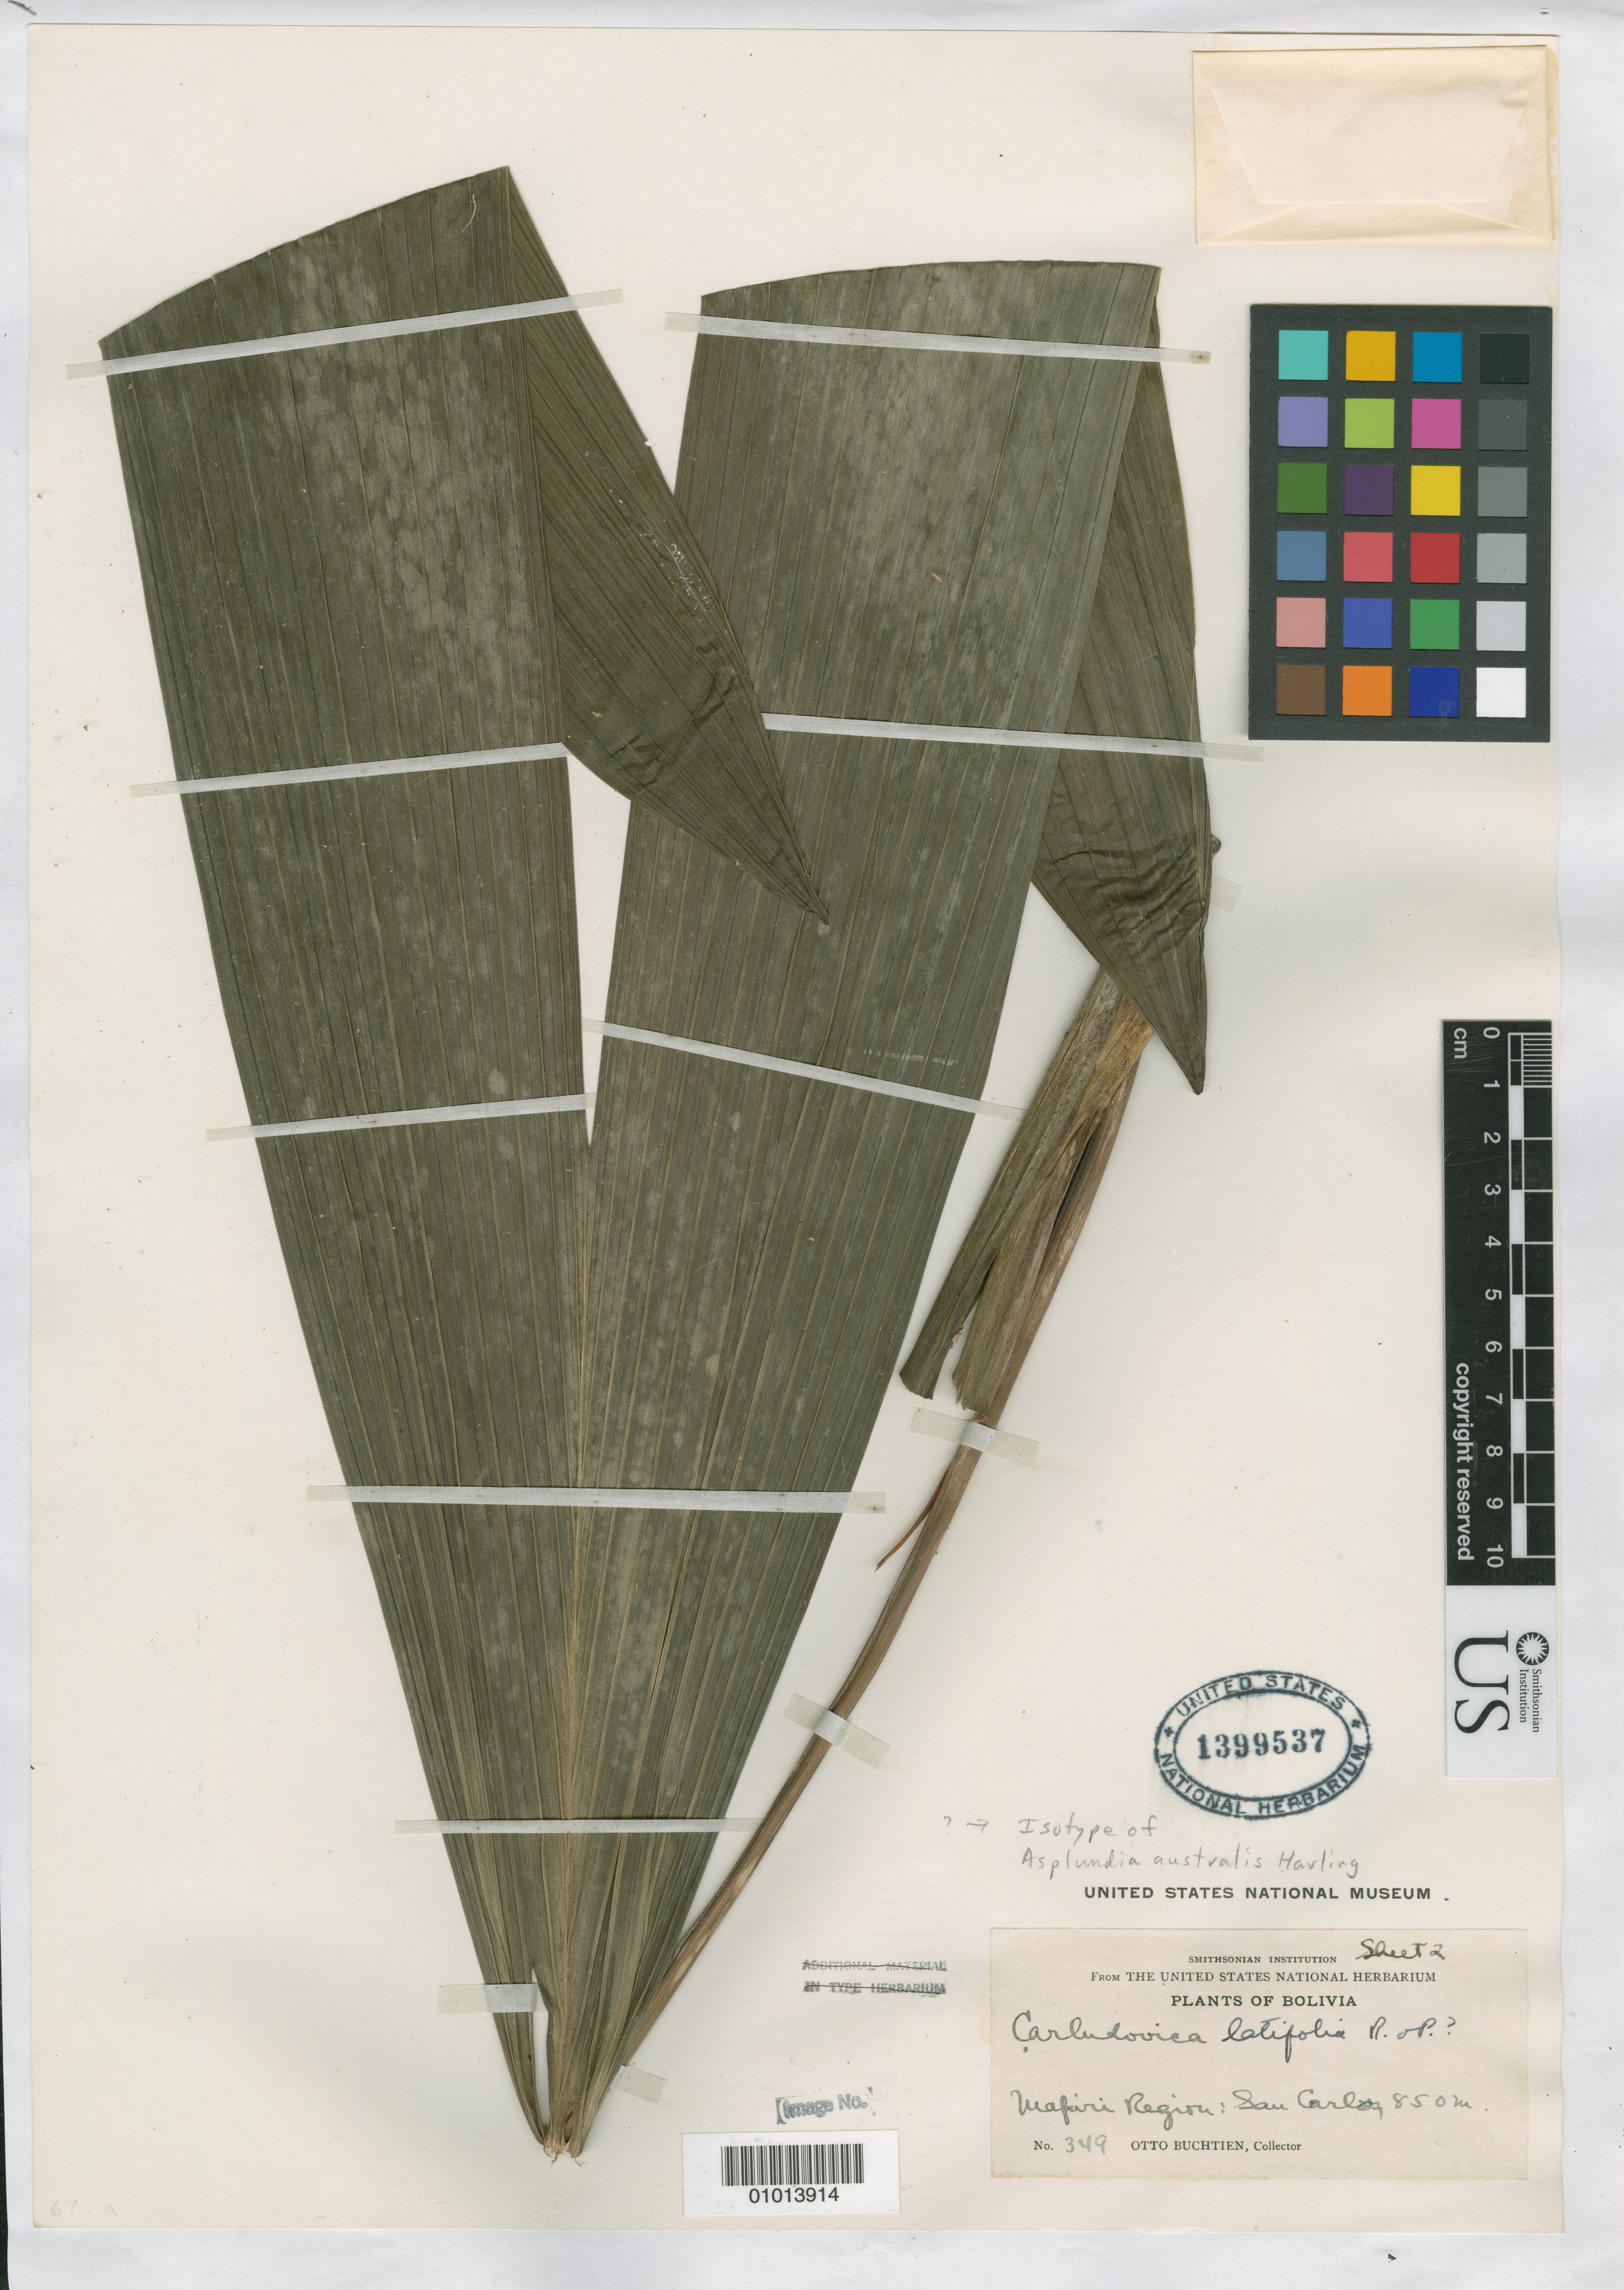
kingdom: Plantae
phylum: Tracheophyta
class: Liliopsida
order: Pandanales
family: Cyclanthaceae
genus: Asplundia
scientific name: Asplundia australis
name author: Harling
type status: Holotype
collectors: O. Buchtien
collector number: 349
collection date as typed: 05 Feb 1927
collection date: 1927-02-05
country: Bolivia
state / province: La Paz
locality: San Carlos, Mapiri River.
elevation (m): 850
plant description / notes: This sheet (USNH 1399537) annotated as "isotype" in unknown hand (not Harling's). Although only USNH 1399536 was annotated "holotype" by Harling, USNH 1399537 is annotated "sheet 2"; protologue neither specifies a single sheet as holotype, nor cites an isotype at US.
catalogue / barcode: US 1399537